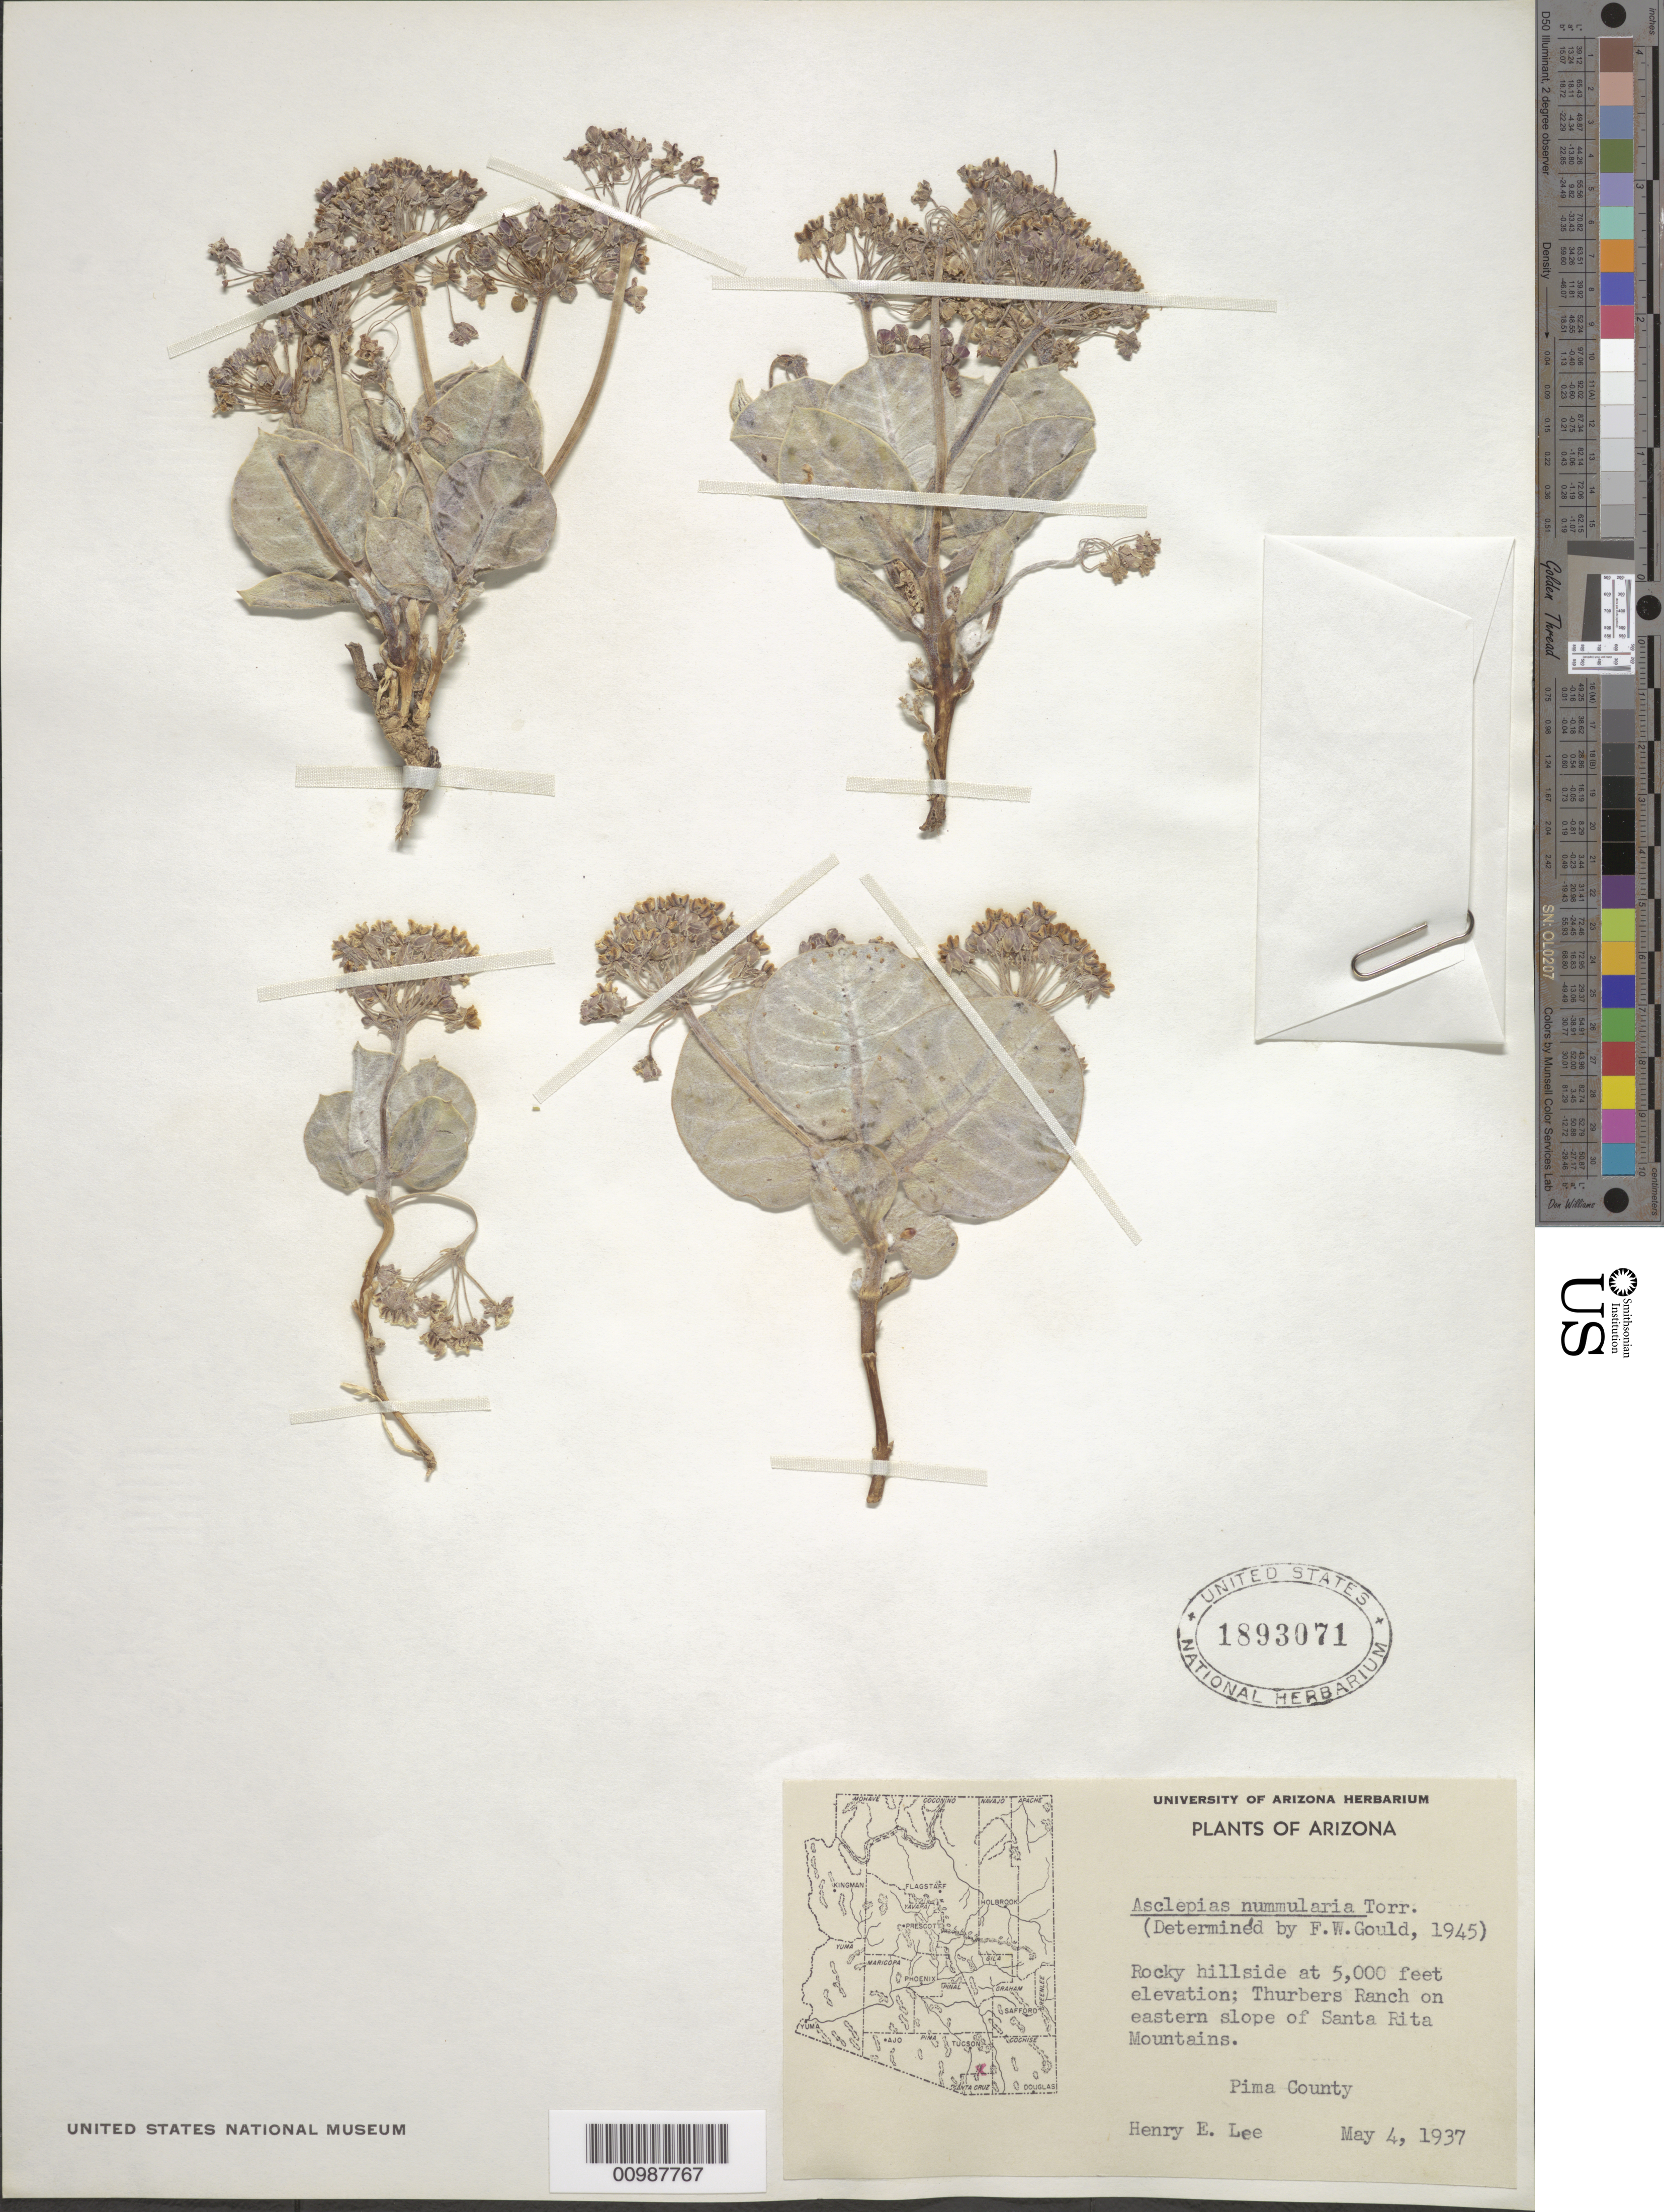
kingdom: Plantae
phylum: Tracheophyta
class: Magnoliopsida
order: Gentianales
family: Apocynaceae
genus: Asclepias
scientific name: Asclepias nummularia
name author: Torr.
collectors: H. Lee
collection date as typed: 04 May 1937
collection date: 1937-05-04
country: United States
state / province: Arizona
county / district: Pima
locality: Rocky hillside; Thunbers Ranch on eastern slope of Santa Rita Mountains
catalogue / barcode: US 1893071